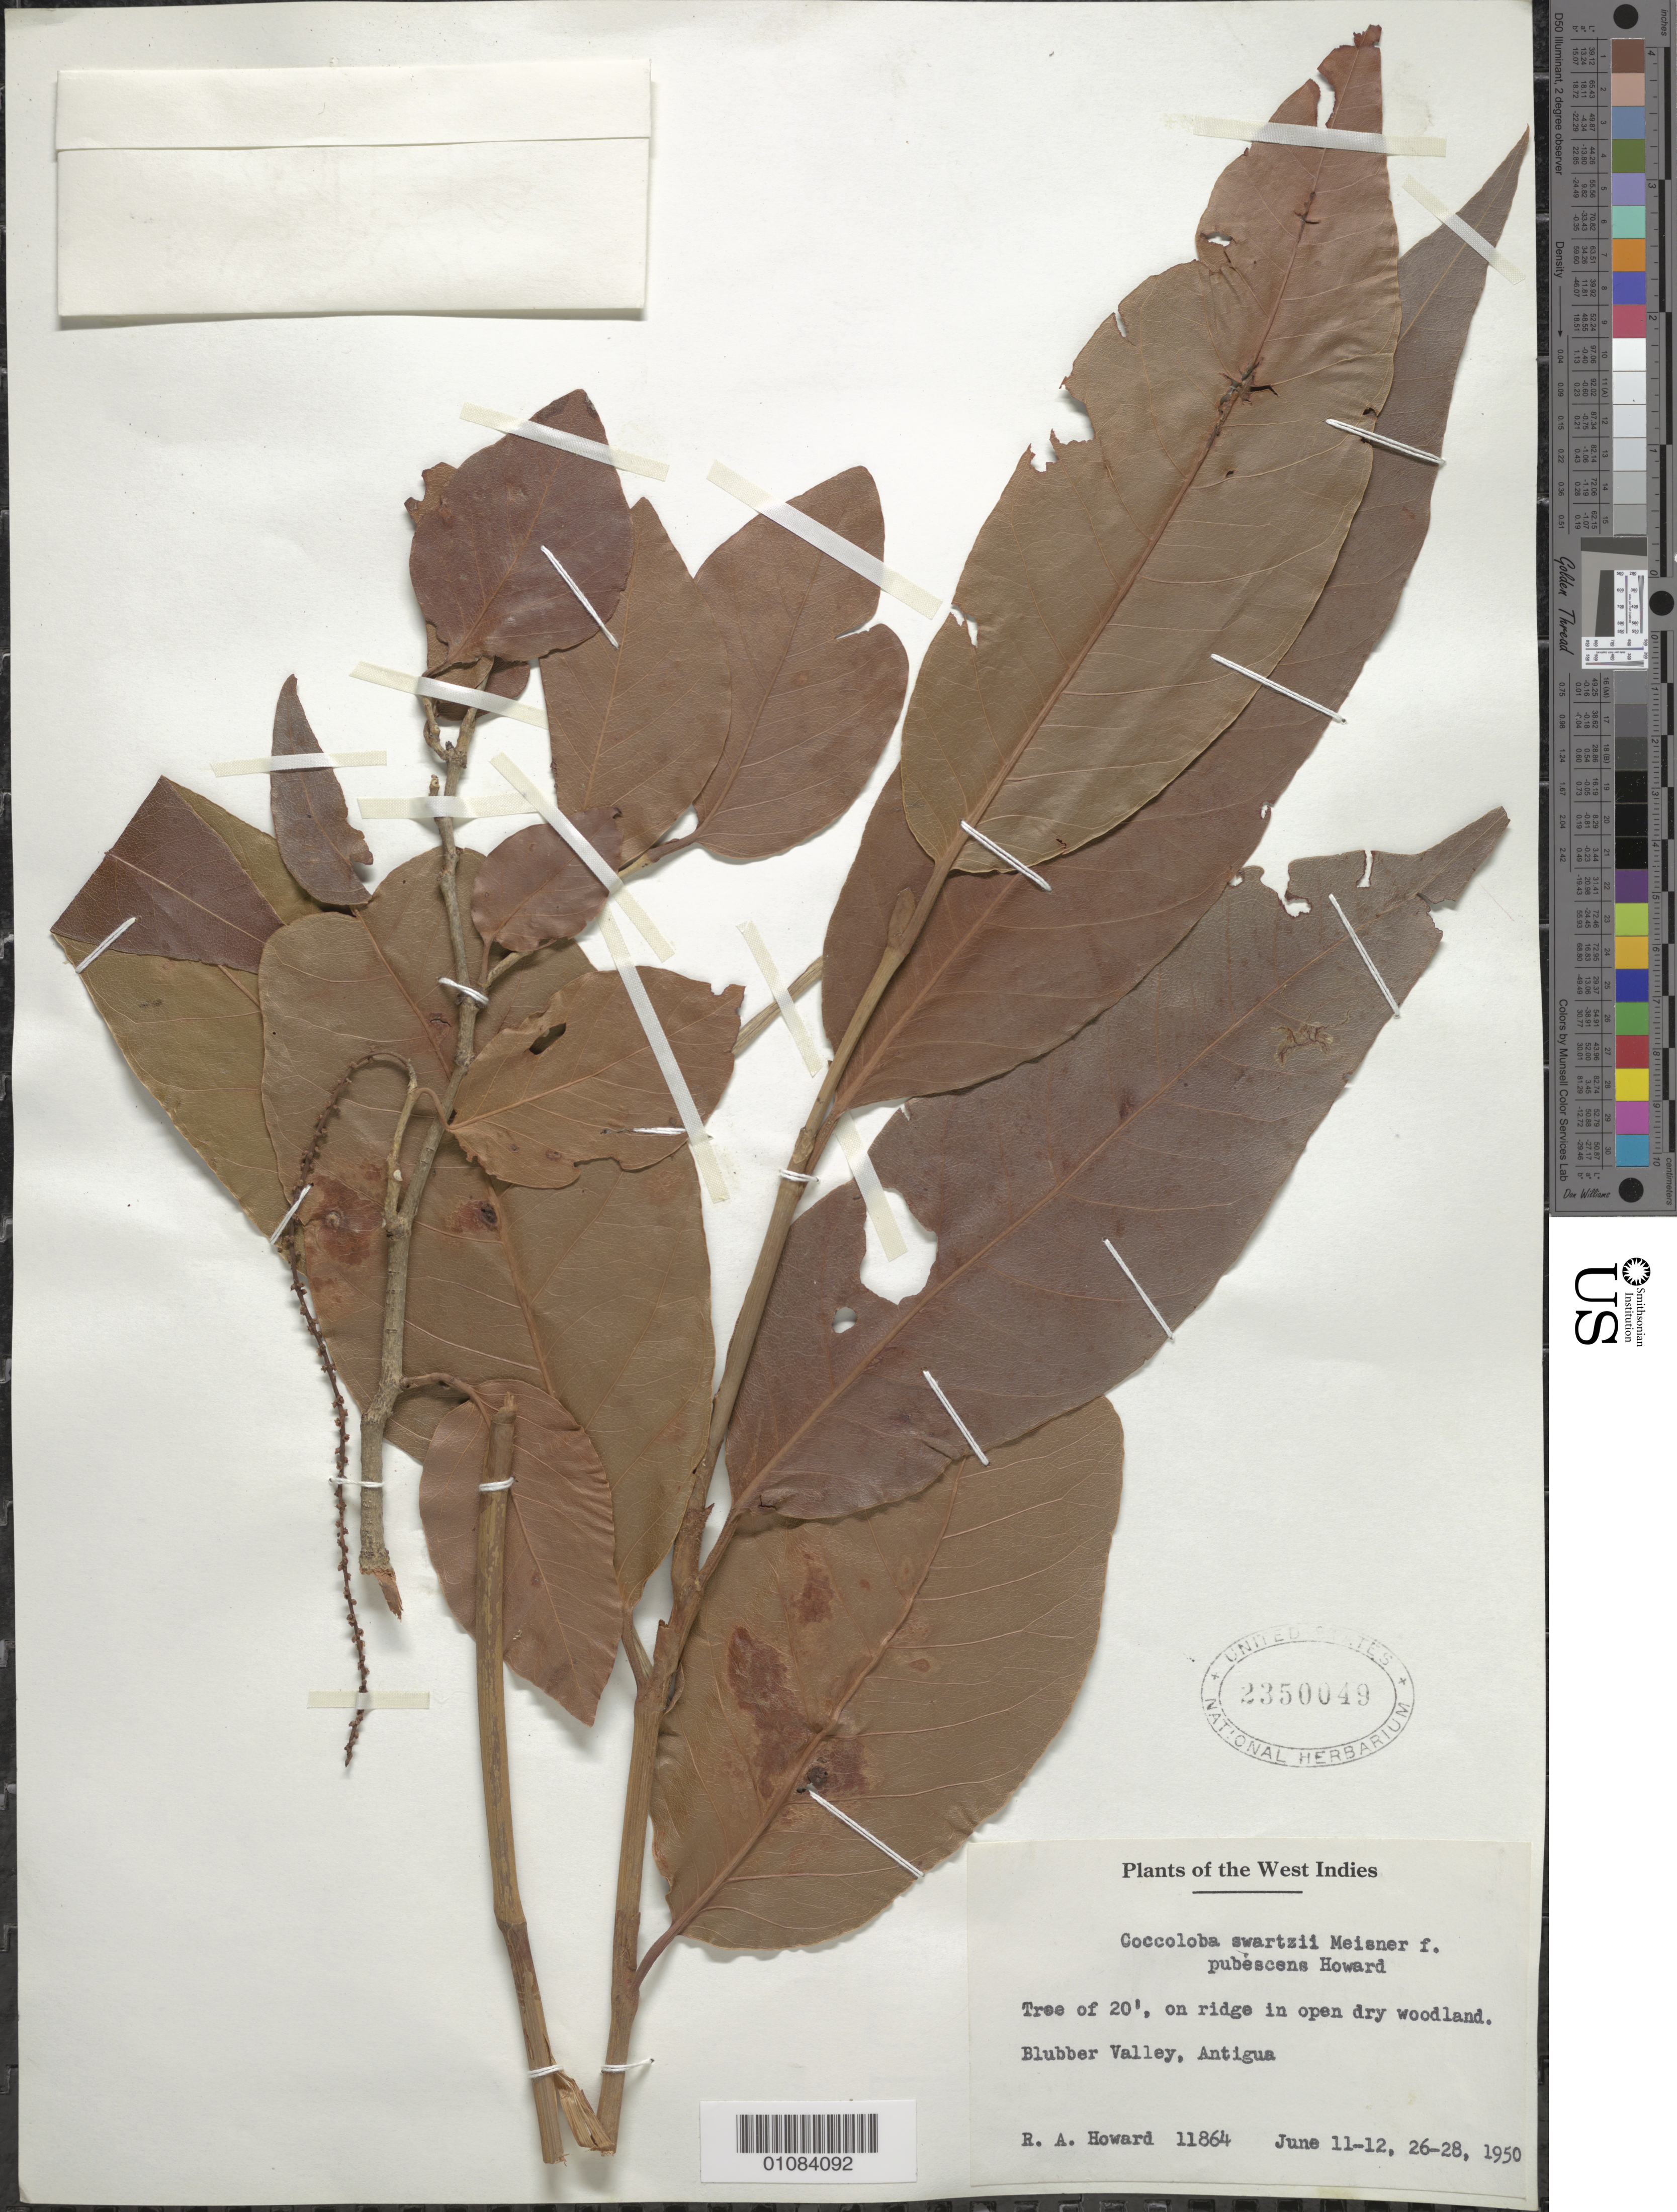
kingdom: Plantae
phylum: Tracheophyta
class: Magnoliopsida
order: Caryophyllales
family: Polygonaceae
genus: Coccoloba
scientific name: Coccoloba swartzii f. pubescens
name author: R.A. Howard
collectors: R. A. Howard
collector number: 11864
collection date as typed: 11 Jun 1950 to 28 Jun 1950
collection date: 1950-06-11/1950-06-28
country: Antigua and Barbuda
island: Antigua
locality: Blubber Valley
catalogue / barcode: US 2350048